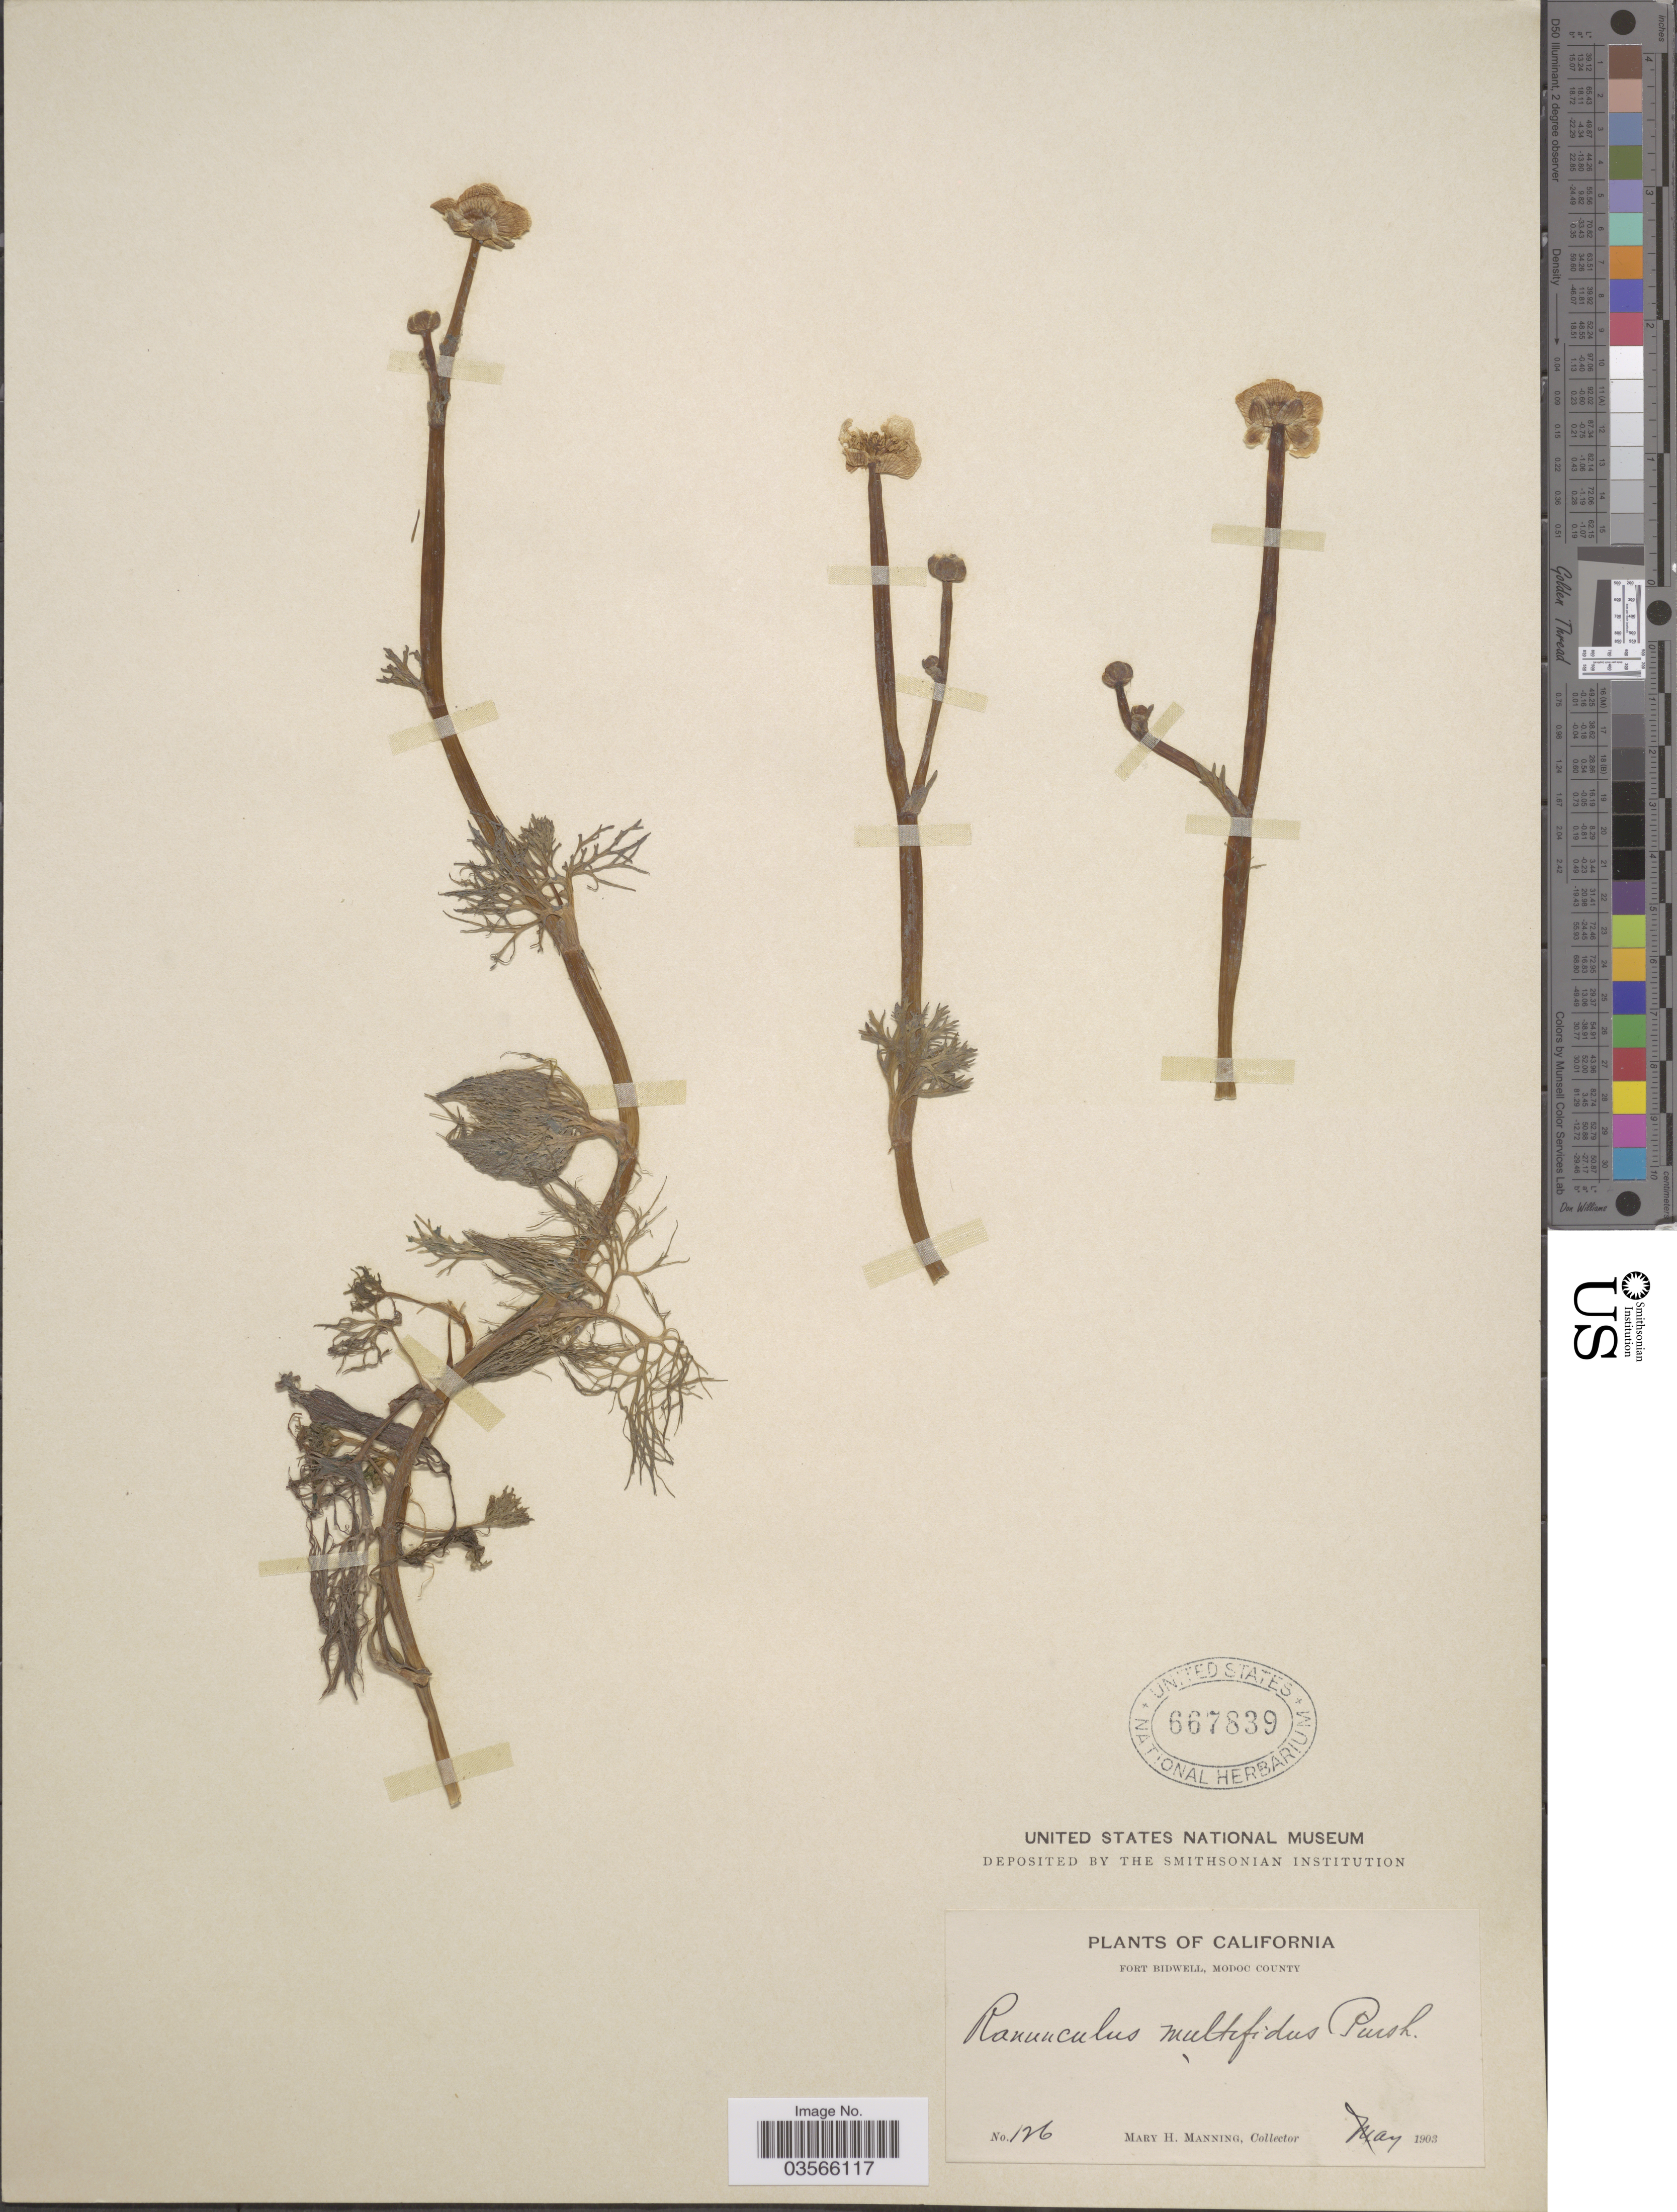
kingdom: Plantae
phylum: Tracheophyta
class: Magnoliopsida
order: Ranunculales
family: Ranunculaceae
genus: Ranunculus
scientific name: Ranunculus flabellaris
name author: Raf.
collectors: M. Manning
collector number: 126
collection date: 1903-05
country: United States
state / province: California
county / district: Modoc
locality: Fort Bidwell, Modoc County.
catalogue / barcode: US 667839